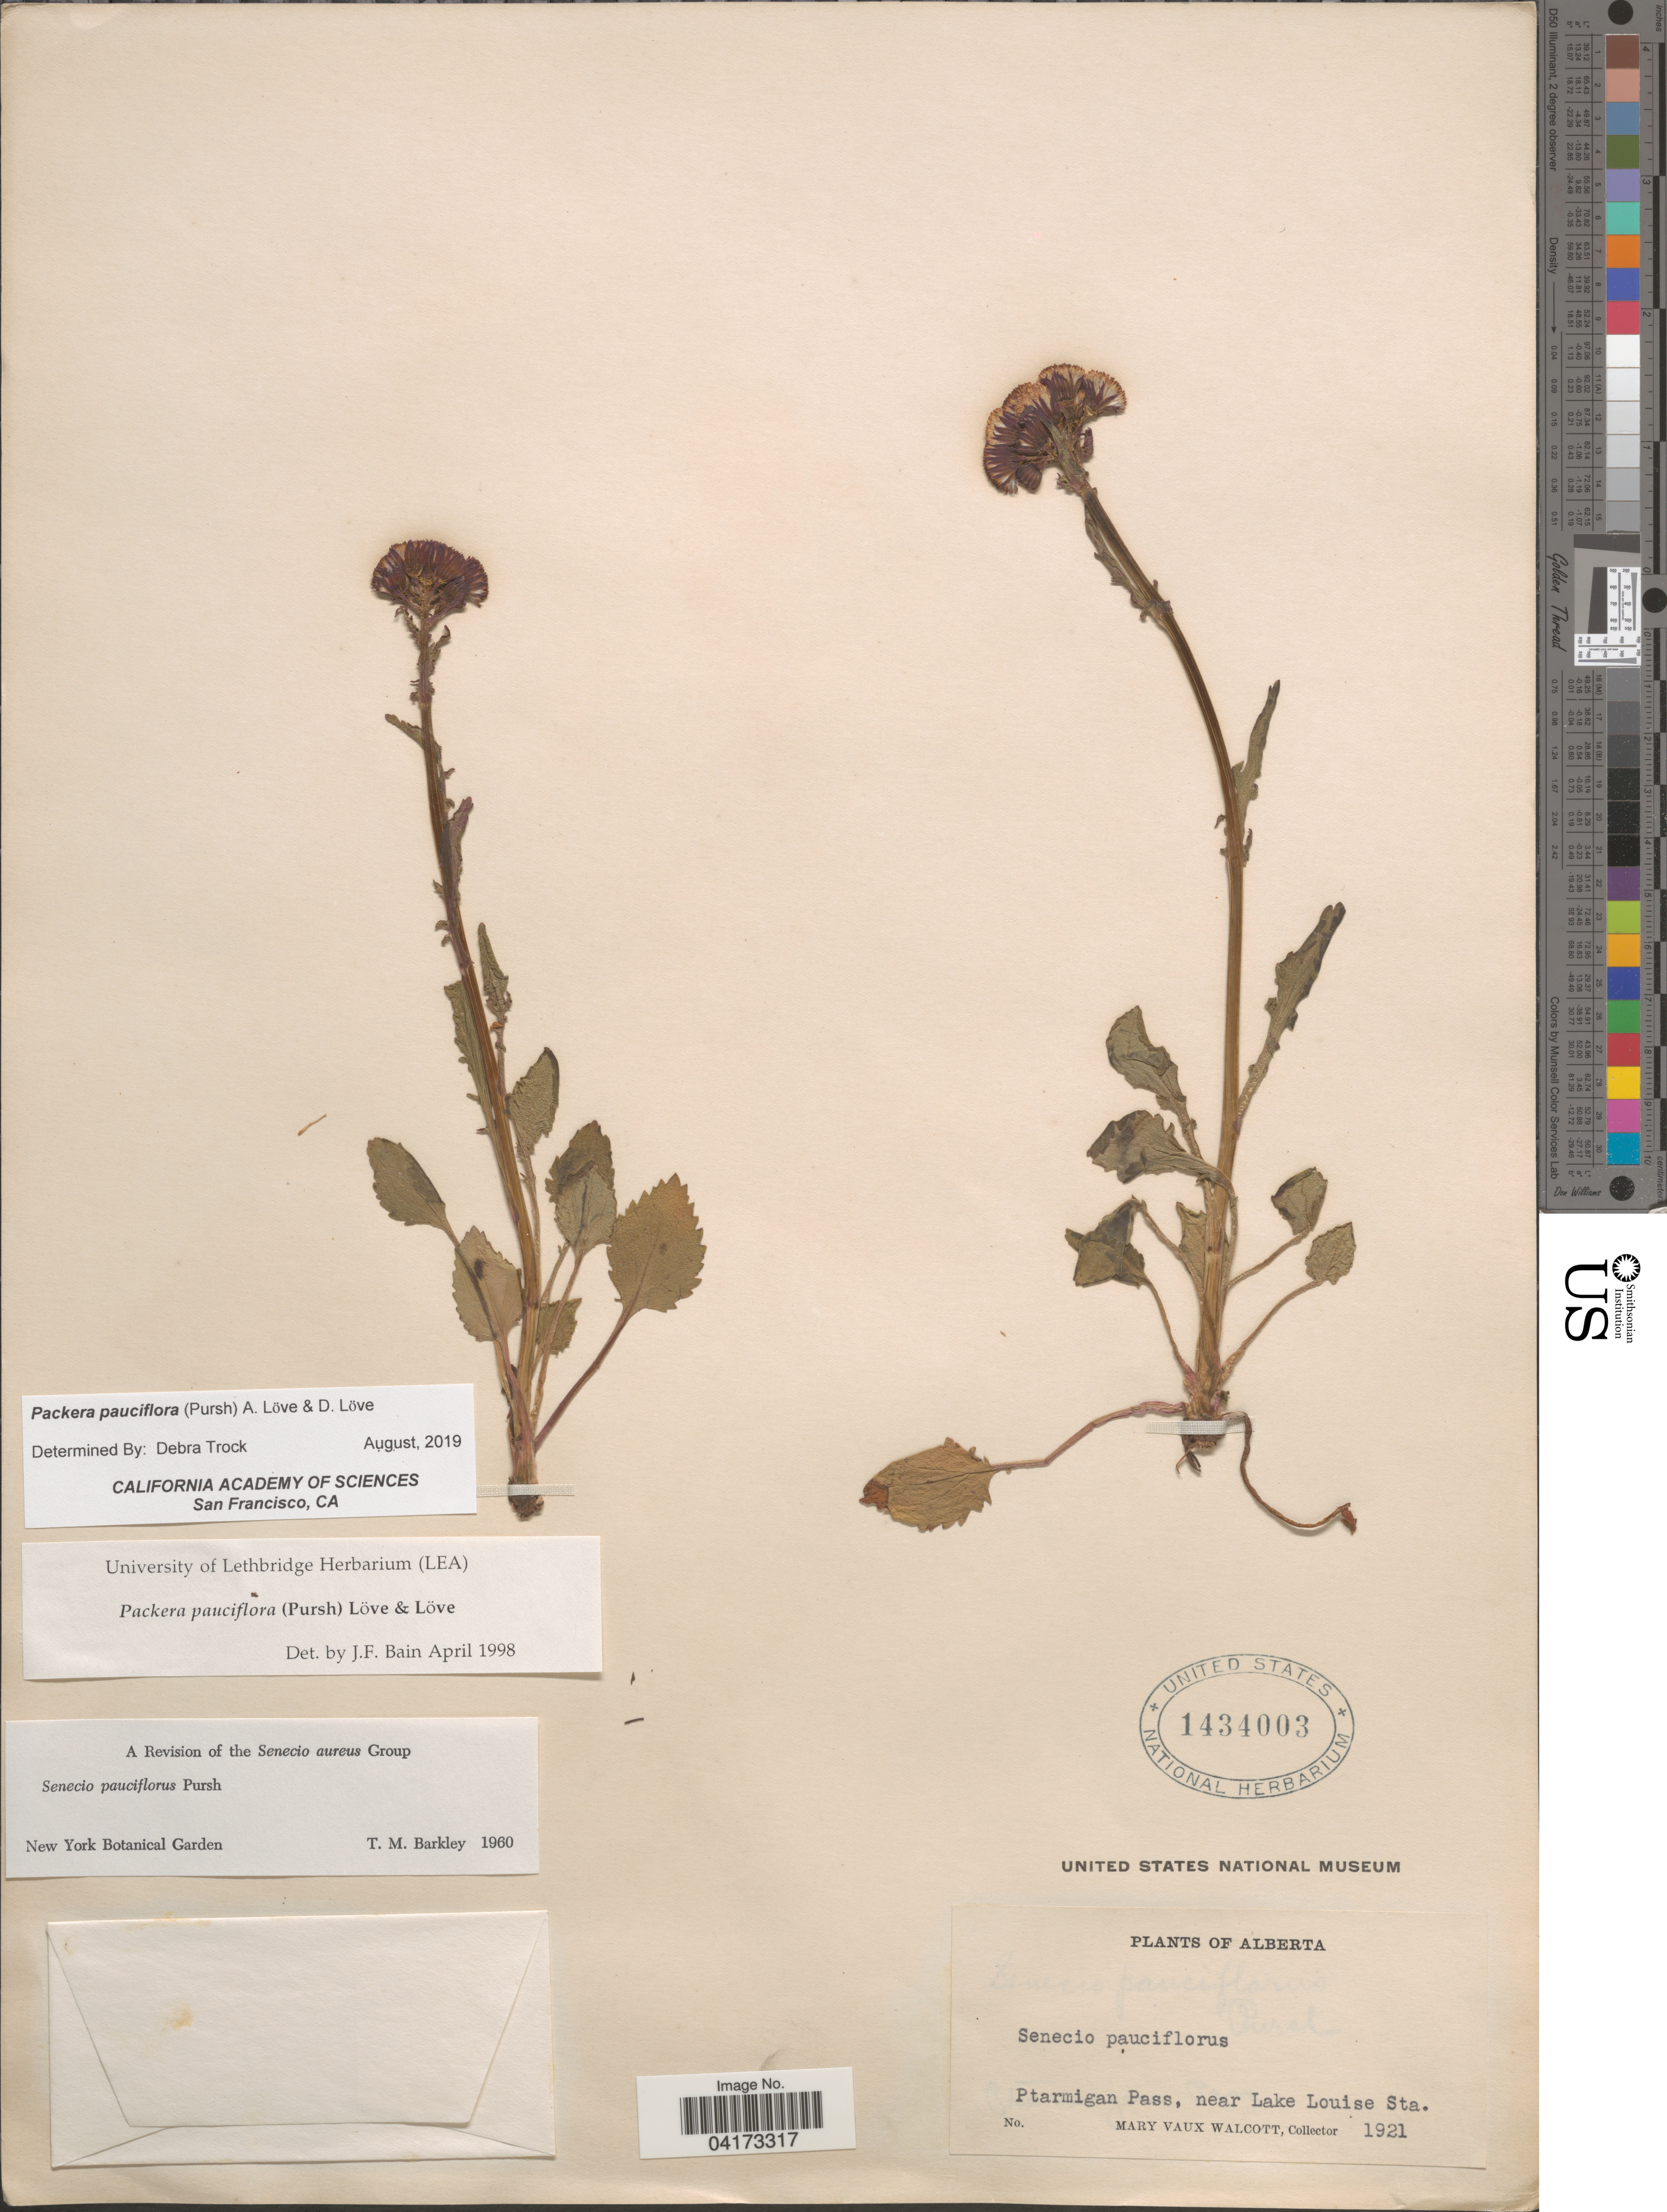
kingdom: Plantae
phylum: Tracheophyta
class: Magnoliopsida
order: Asterales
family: Asteraceae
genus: Packera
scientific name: Packera pauciflora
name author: (Pursh) W.A. Weber & Á. Löve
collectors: M. Walcott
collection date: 1921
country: Canada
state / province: Alberta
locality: Ptarmigan Pass, near Lake Louise Sta.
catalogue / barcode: US 1434003